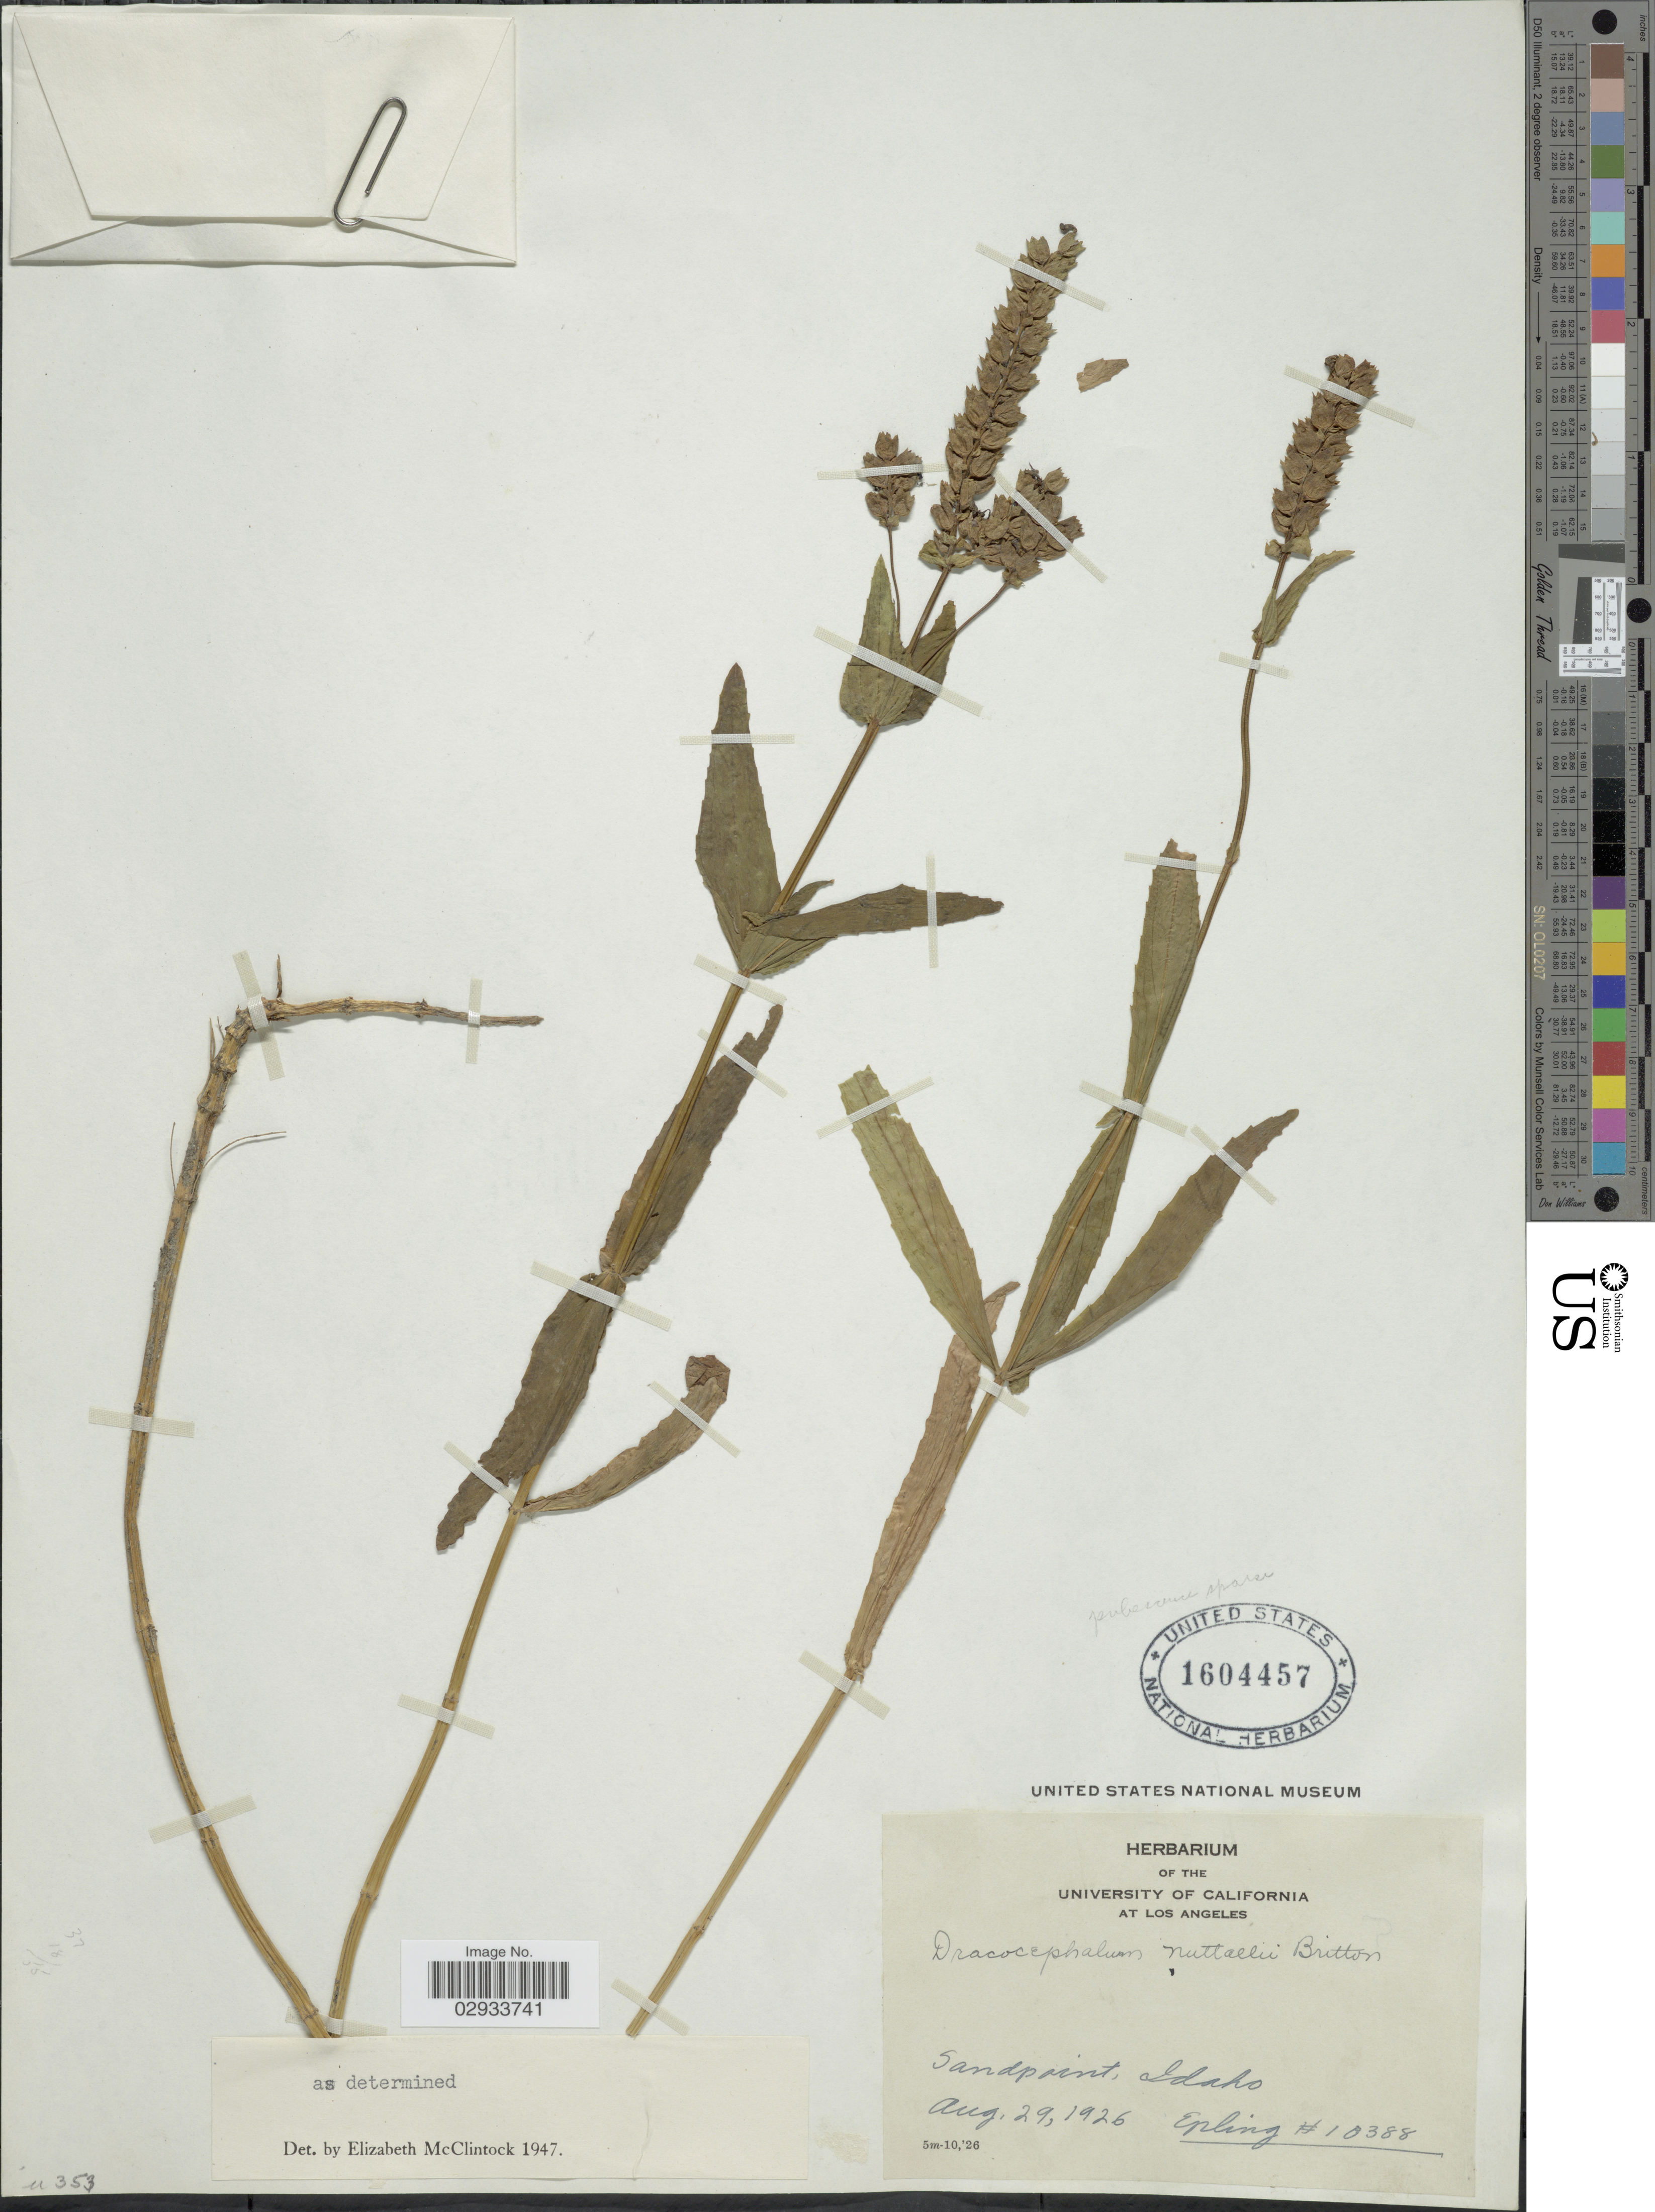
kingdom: Plantae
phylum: Tracheophyta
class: Magnoliopsida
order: Lamiales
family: Lamiaceae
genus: Physostegia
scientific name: Physostegia nuttallii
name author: (Britton) Fassett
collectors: -- Epling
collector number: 10388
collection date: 1926-08-29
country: United States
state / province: Idaho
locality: Sandpoint, Idaho.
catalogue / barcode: US 1604457